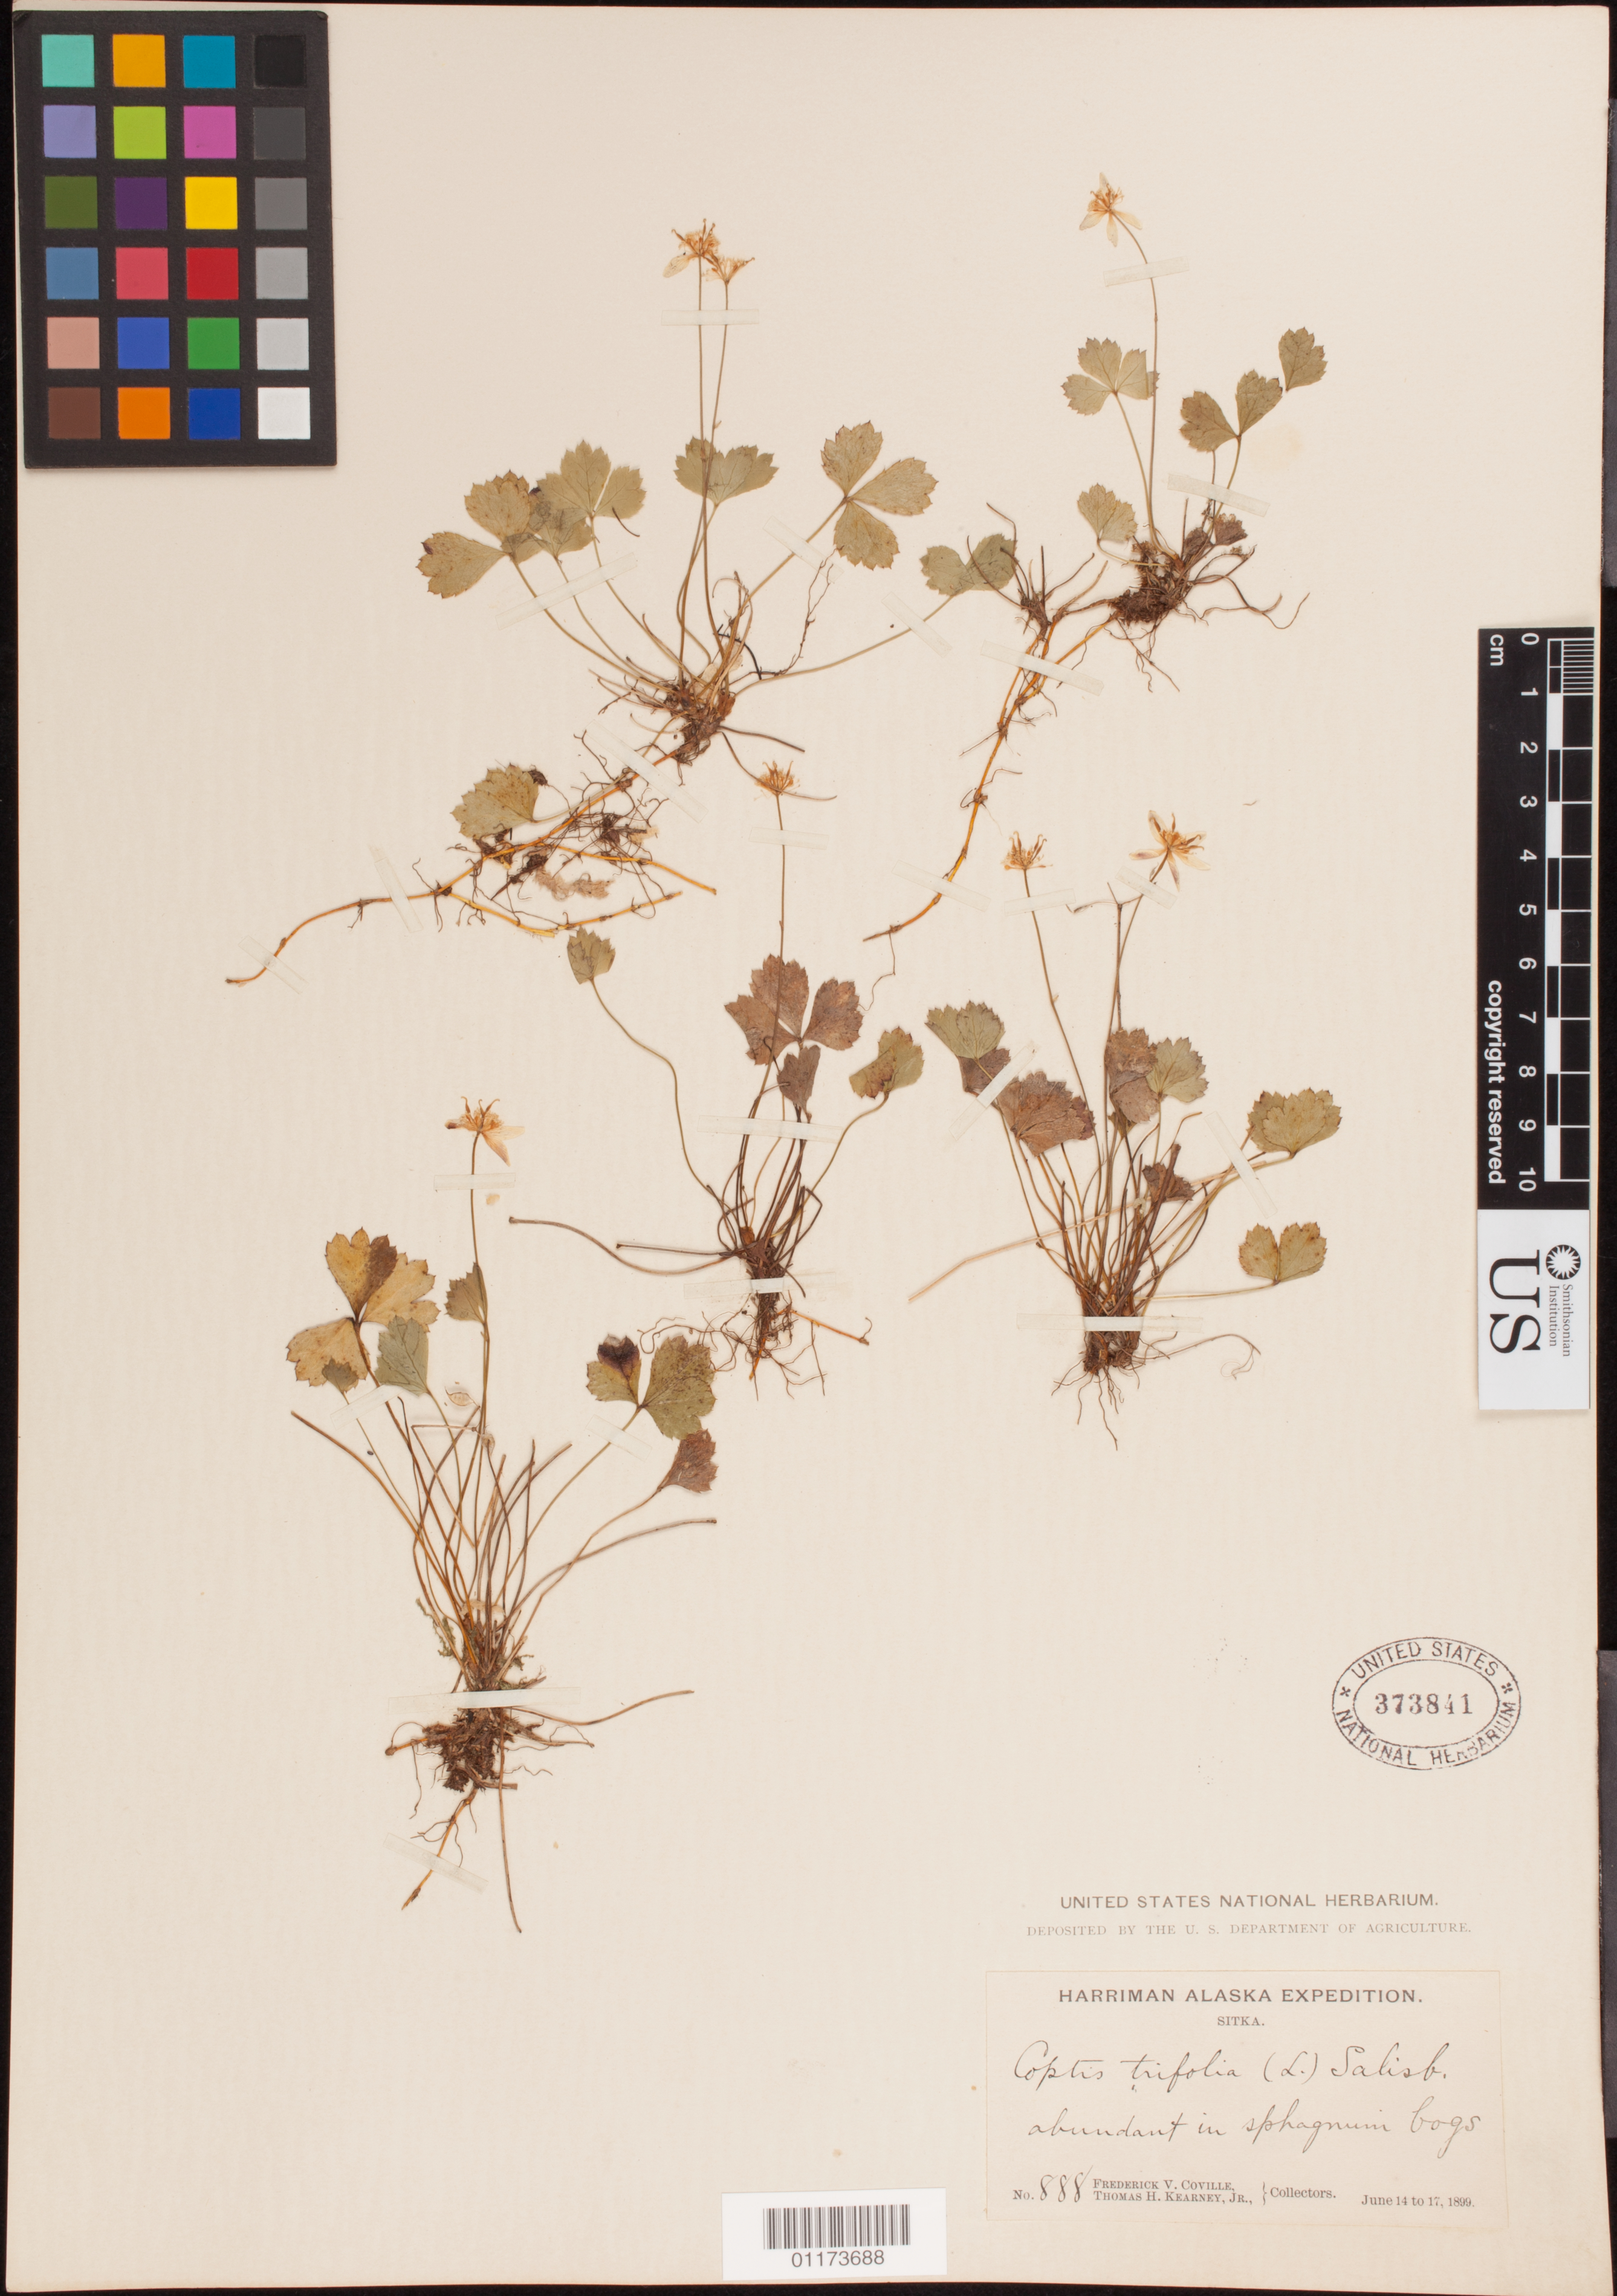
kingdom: Plantae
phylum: Tracheophyta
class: Magnoliopsida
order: Ranunculales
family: Ranunculaceae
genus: Coptis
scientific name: Coptis trifolia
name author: (L.) Salisb.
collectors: F. V. Coville & T. H. Kearney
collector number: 888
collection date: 1899-06-14/1899-06-17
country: United States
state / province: Alaska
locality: Sitka.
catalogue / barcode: US 373841